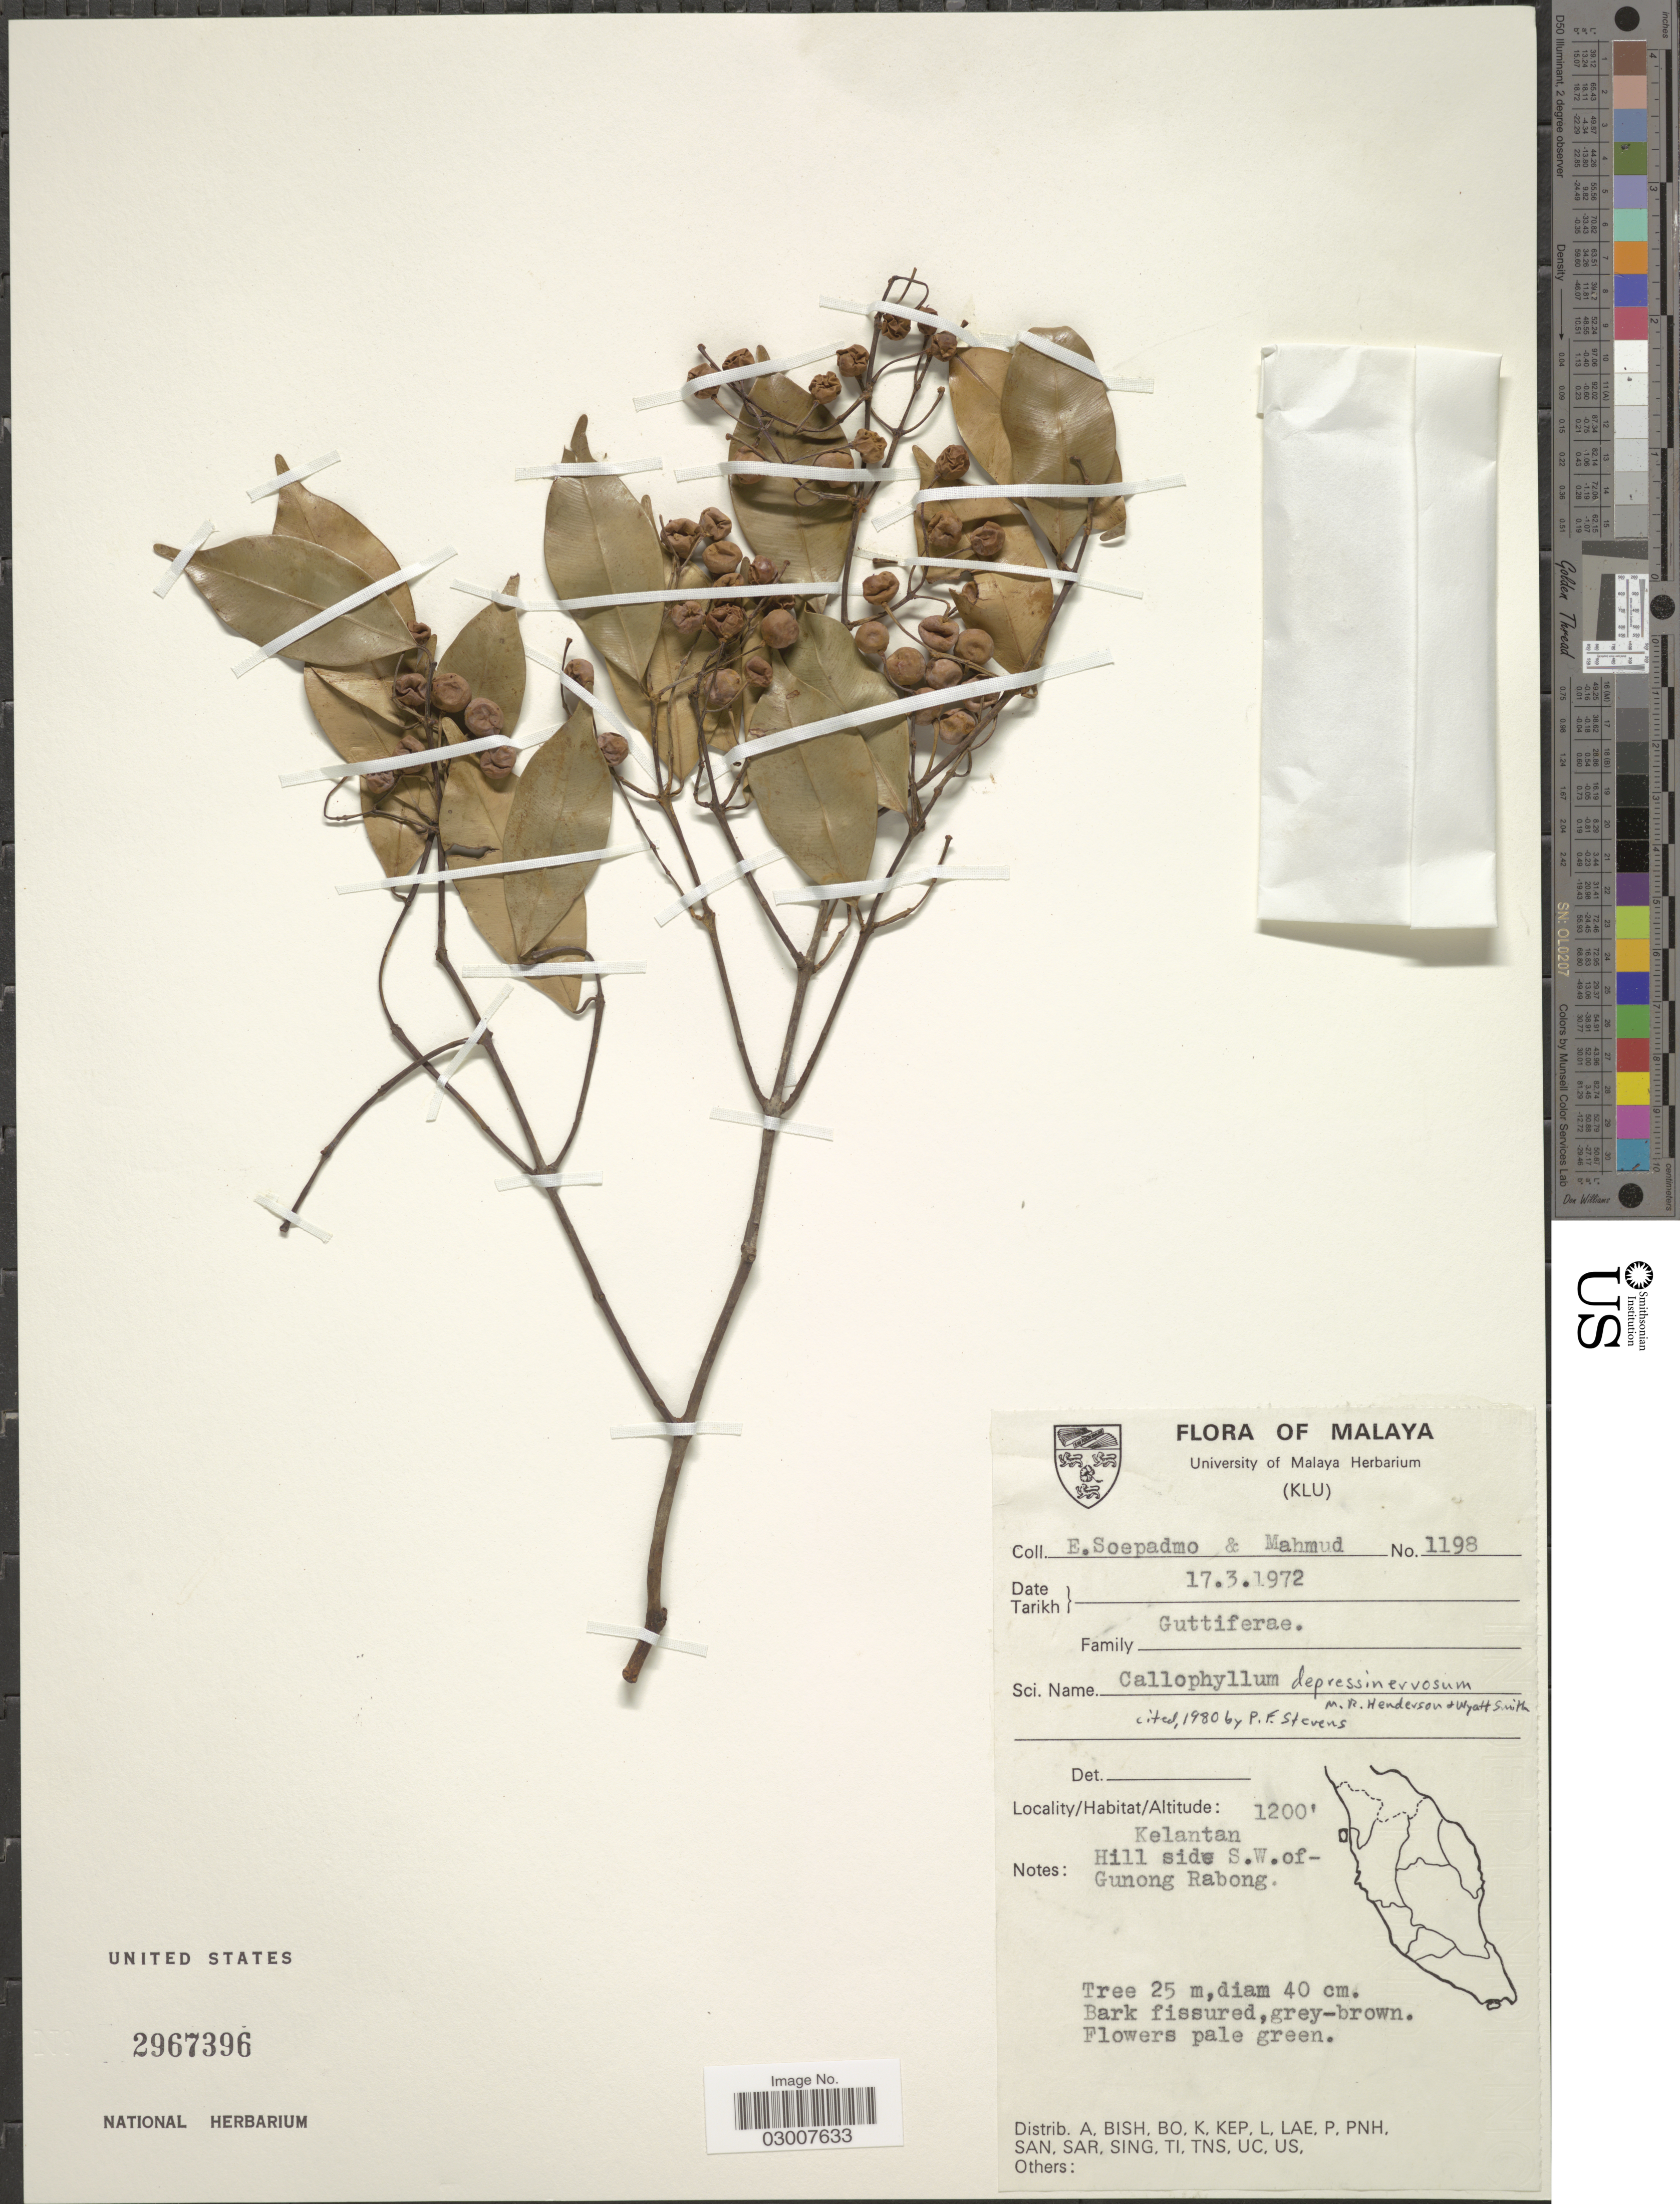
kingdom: Plantae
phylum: Tracheophyta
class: Magnoliopsida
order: Malpighiales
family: Calophyllaceae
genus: Calophyllum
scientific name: Calophyllum depressinervosum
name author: M.R. Hend. & Wyatt-Sm.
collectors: E. Soepadmo & -. Mahmud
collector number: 1198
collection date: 1972-03-17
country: Malaysia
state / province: Kelantan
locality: Malaya. Hill side S.W. of-Gunong Rabong.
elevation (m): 366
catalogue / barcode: US 2967396